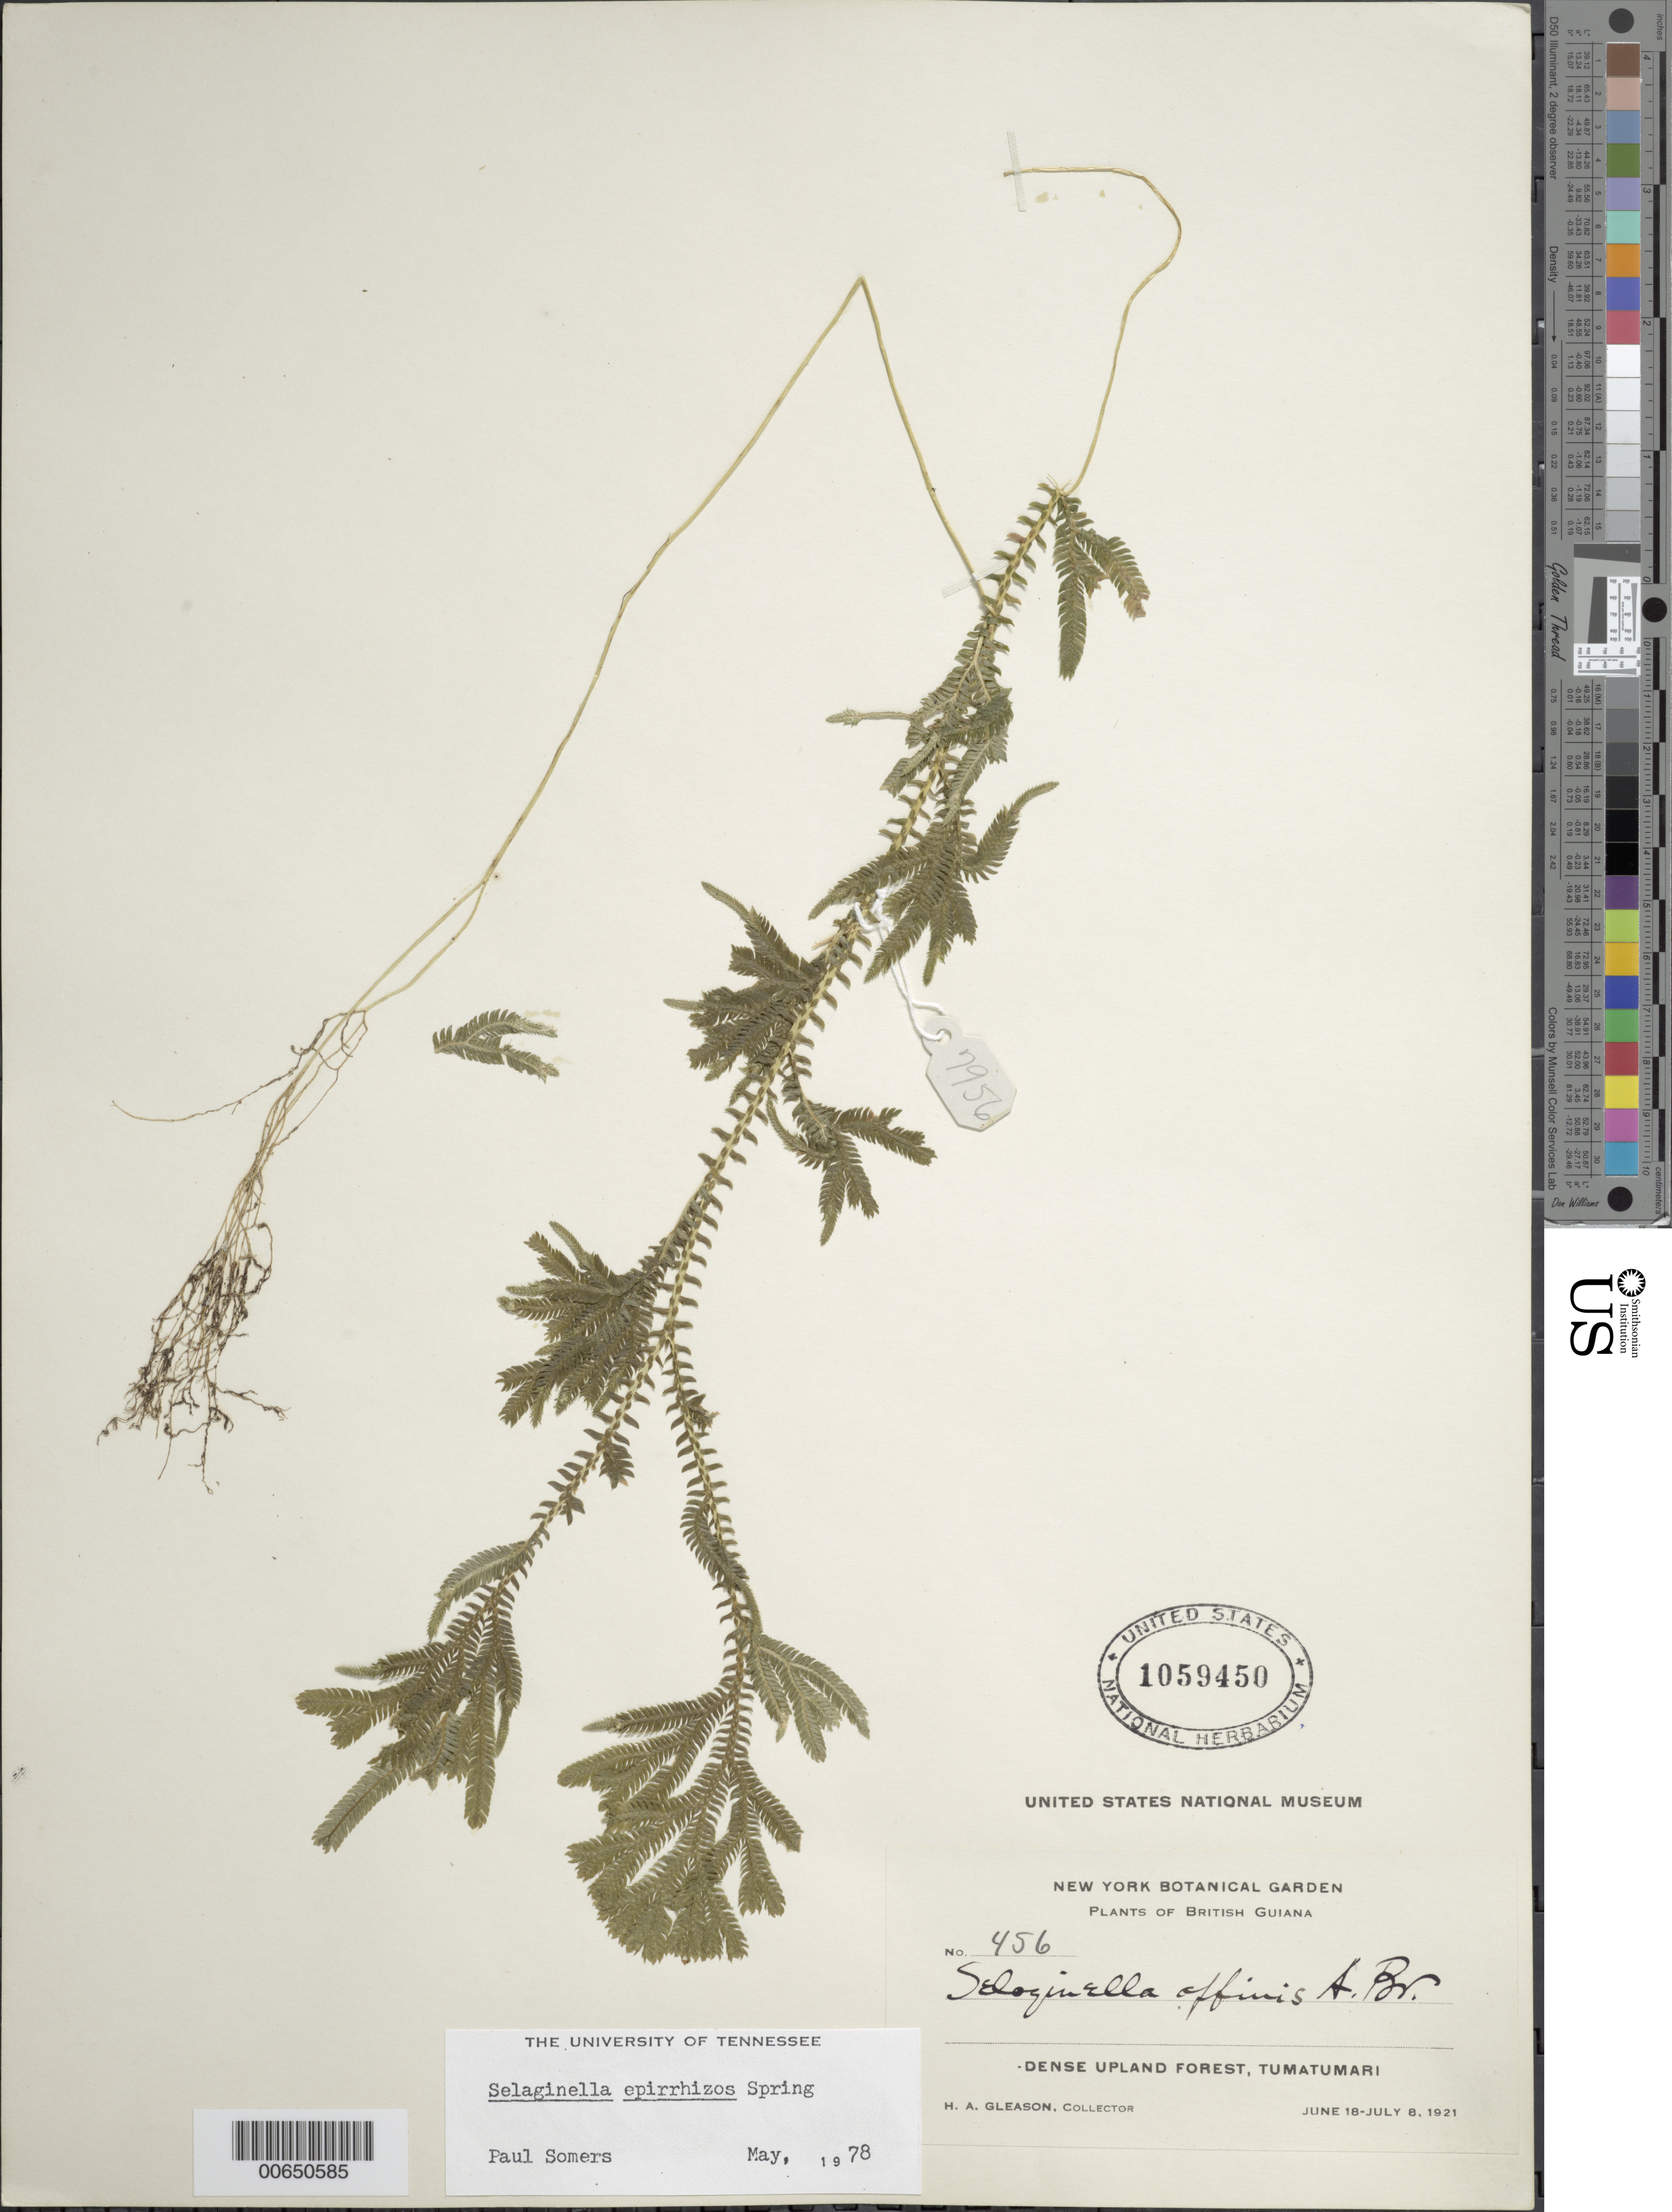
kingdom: Plantae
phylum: Tracheophyta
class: Lycopodiopsida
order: Selaginellales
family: Selaginellaceae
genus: Selaginella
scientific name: Selaginella epirrhizos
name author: Spring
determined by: Somers, P., (TENN), University of Tennessee Knoxville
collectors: H. A. Gleason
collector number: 456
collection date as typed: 18-Jun-21 to 8-Jul-21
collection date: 1921-06-18/1921-07-08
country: Guyana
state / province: Potaro-Siparuni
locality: Tumatumari Village, Potaro R.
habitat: Dense upland forest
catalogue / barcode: US 1059450